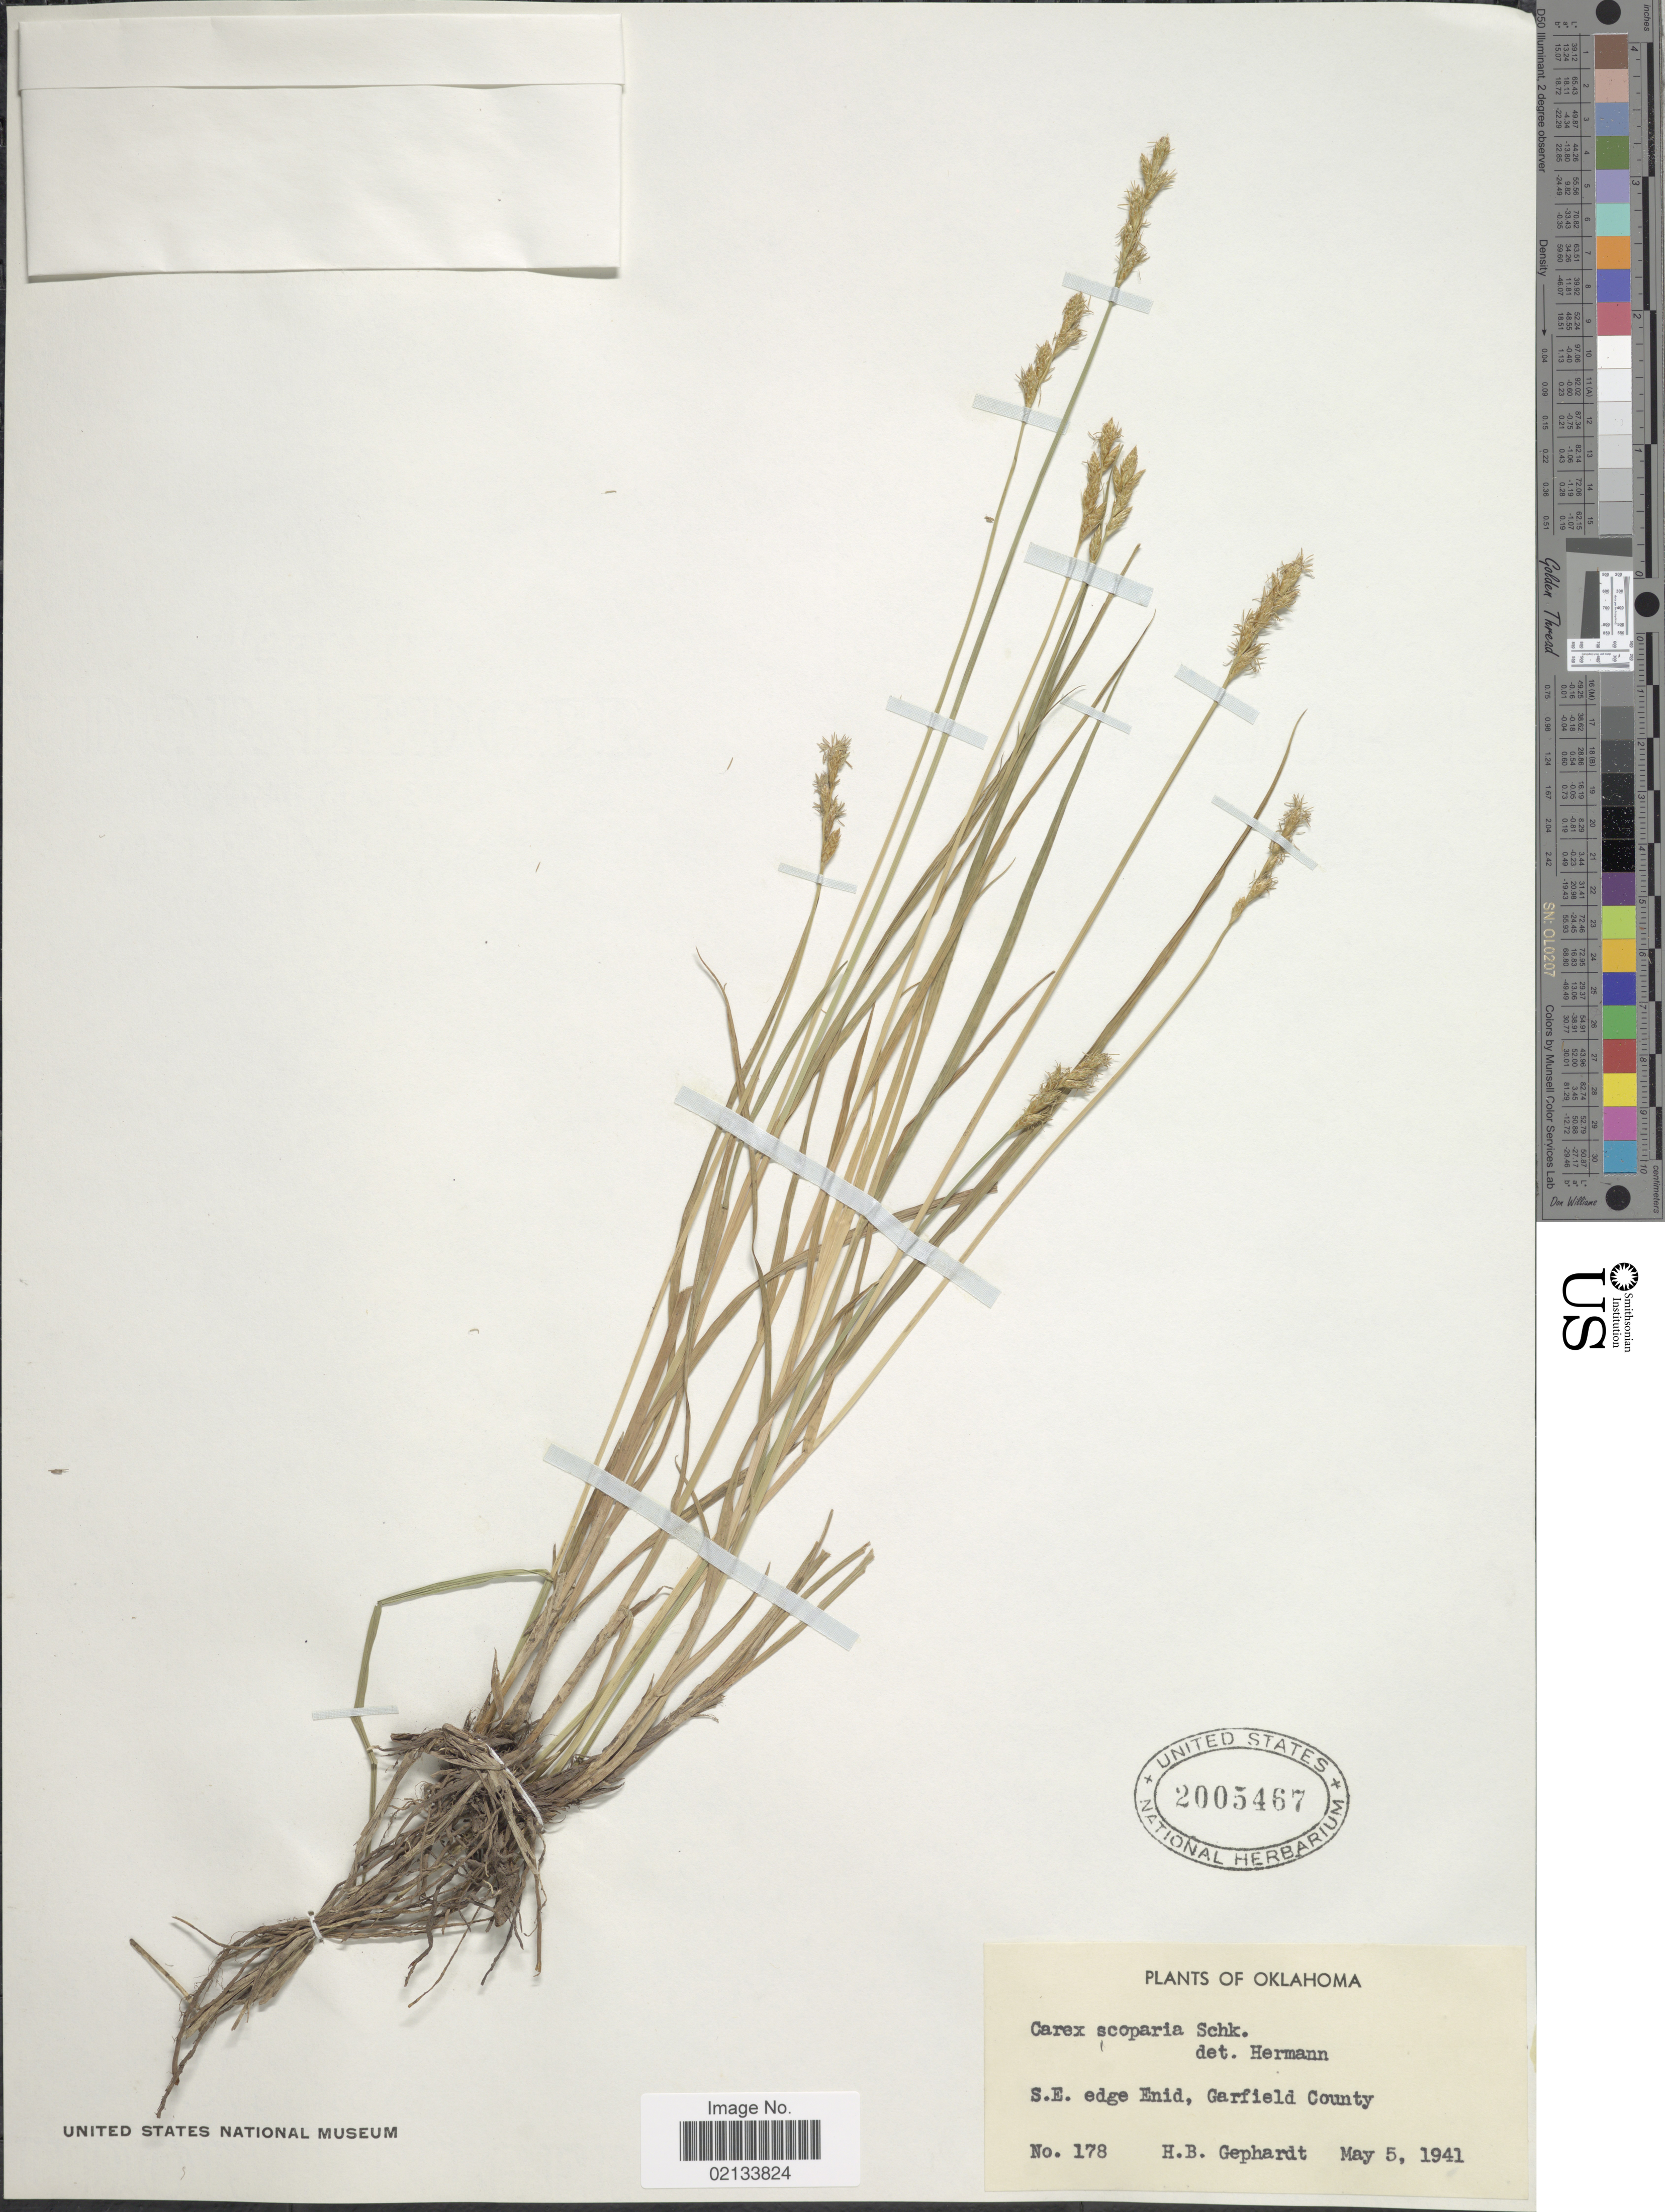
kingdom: Plantae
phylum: Tracheophyta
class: Liliopsida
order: Poales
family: Cyperaceae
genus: Carex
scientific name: Carex scoparia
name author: Schkuhr ex Willd.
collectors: H. Gephardt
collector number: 178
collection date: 1941-05-05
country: United States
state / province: Oklahoma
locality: S.E. edge Enid, Garfield County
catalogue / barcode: US 2005467